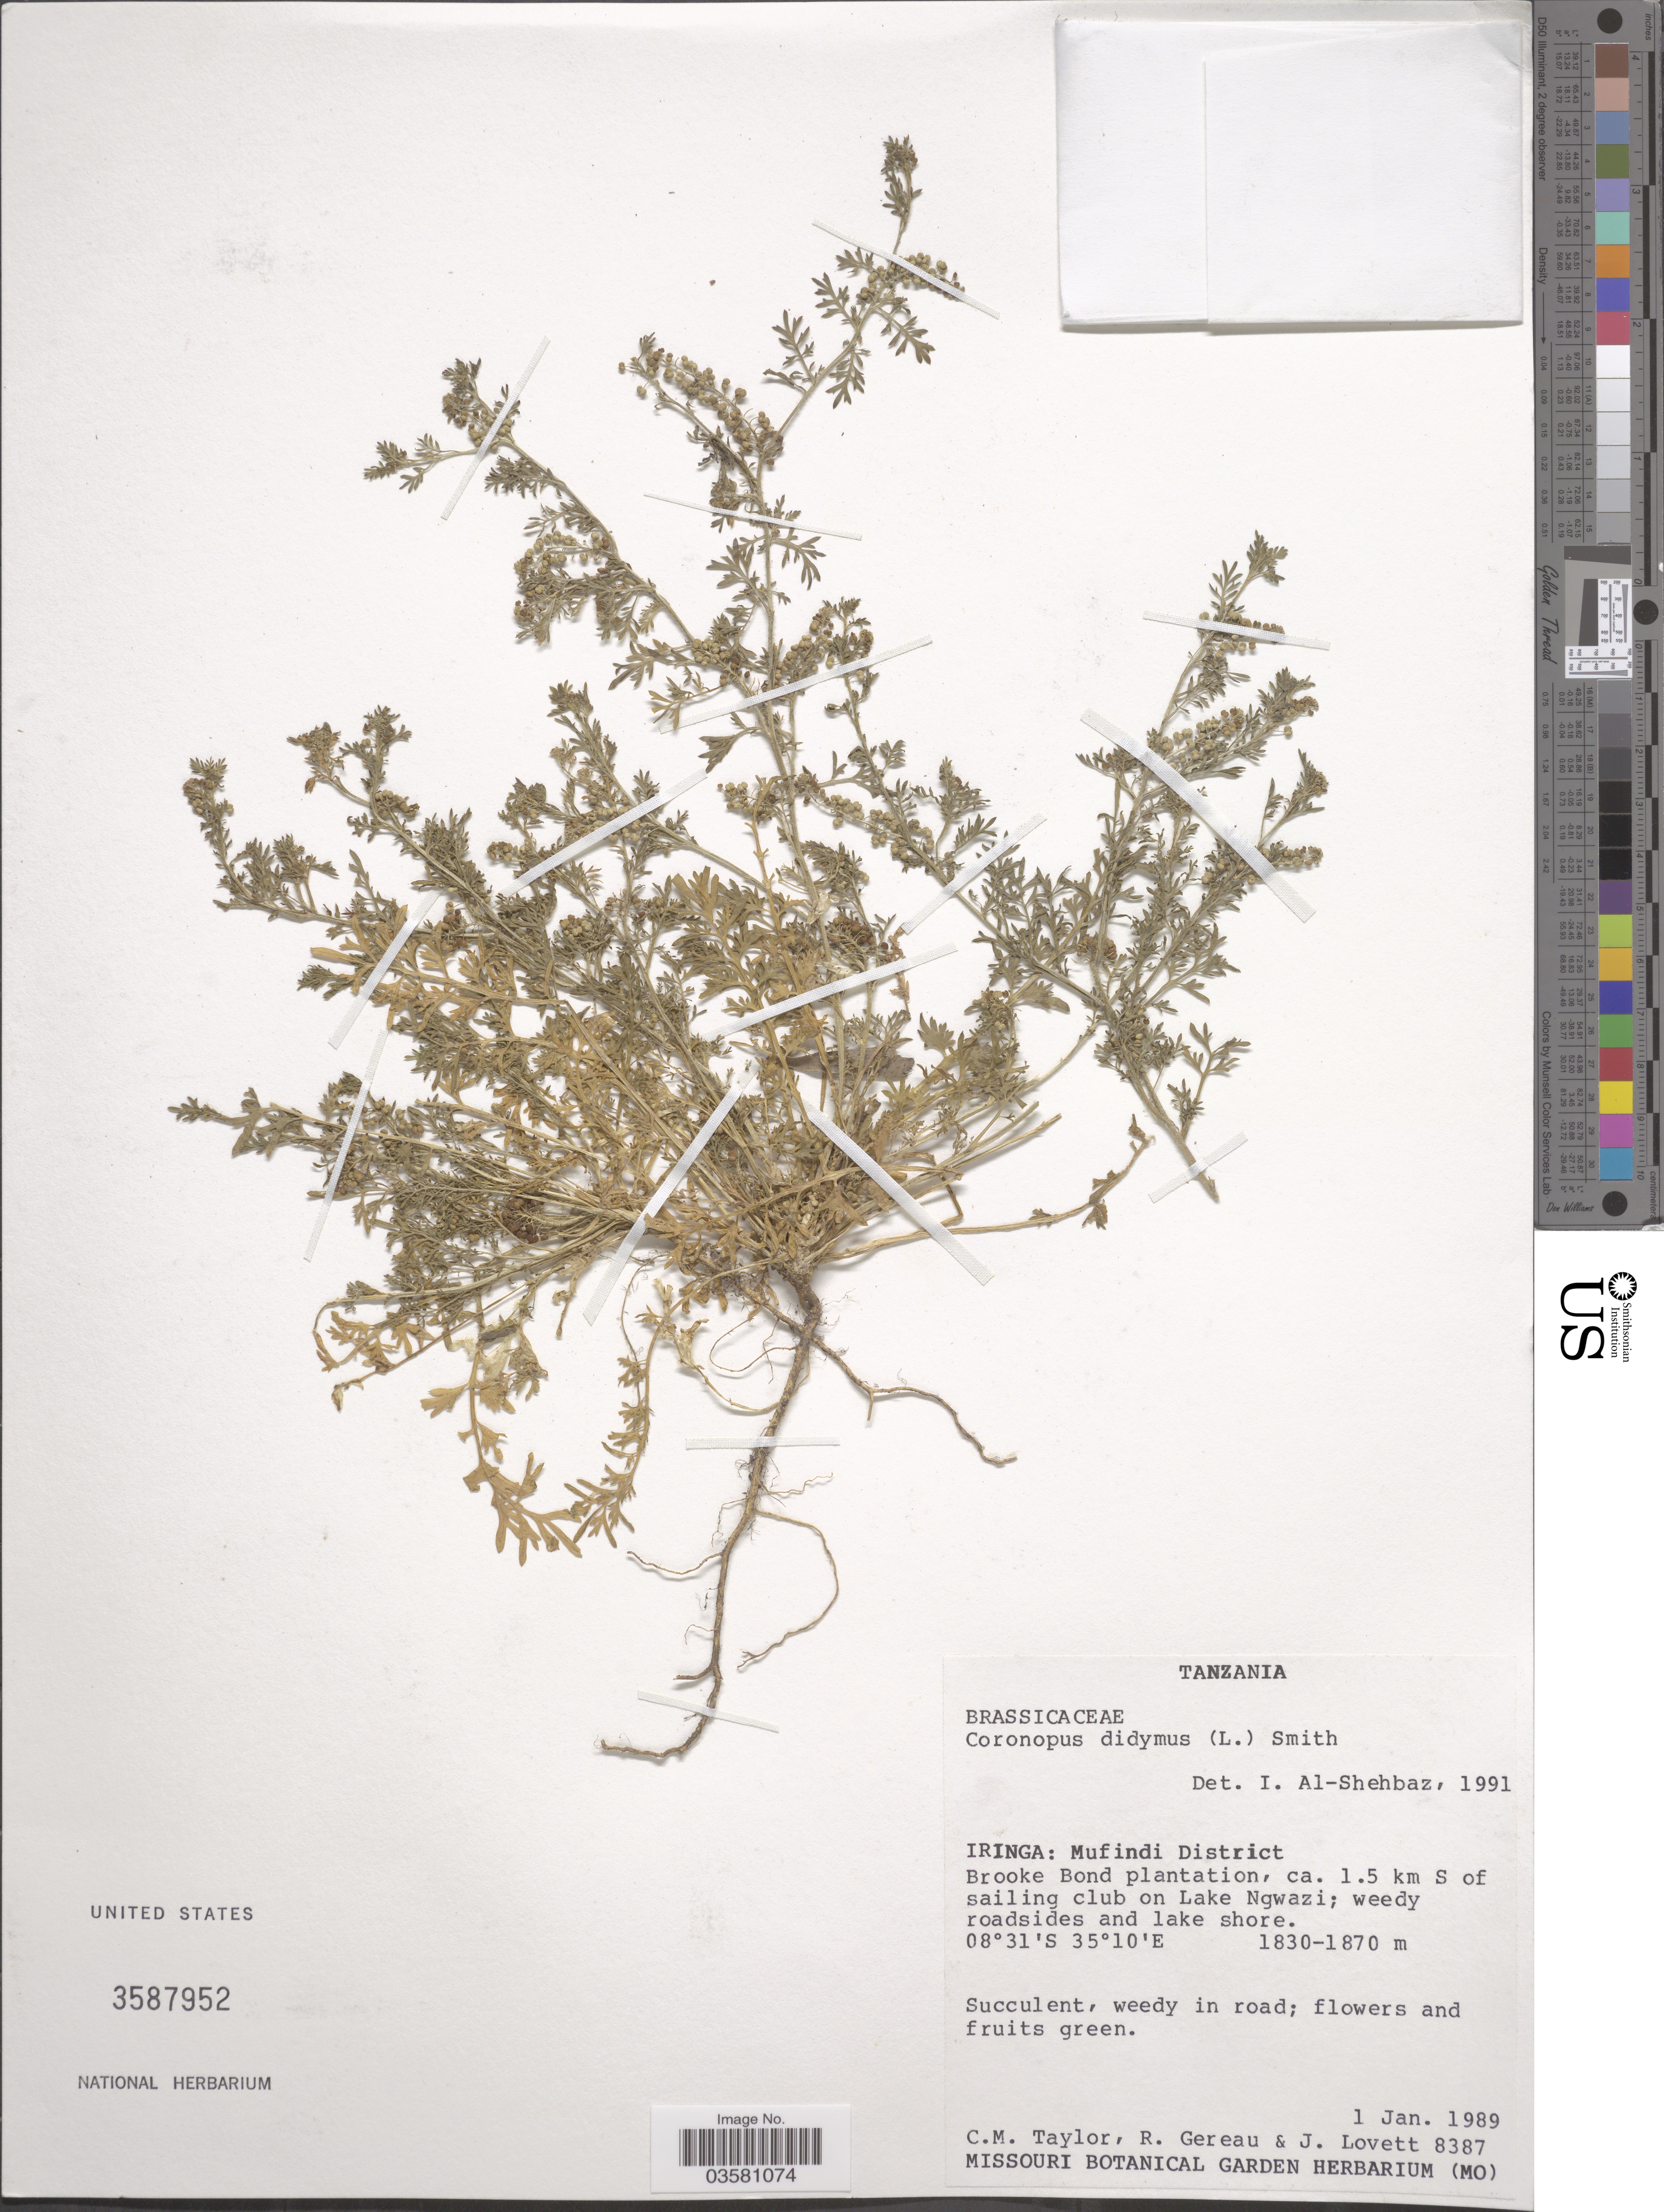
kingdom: Plantae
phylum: Tracheophyta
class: Magnoliopsida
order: Brassicales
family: Brassicaceae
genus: Lepidium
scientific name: Lepidium didymum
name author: L.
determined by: Strong, M. T., (US), Smithsonian Institution - National Museum of Natural History (UNITED STATES)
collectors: C. M. Taylor, R. Gereau & J. Lovett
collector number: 8387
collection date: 1989-01-01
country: Tanzania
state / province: Iringa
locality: Mufindi District. Brooke Bond plantation, ca. 1.5 km S of sailing club on Lake Ngwazi.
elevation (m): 1830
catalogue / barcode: US 3587952